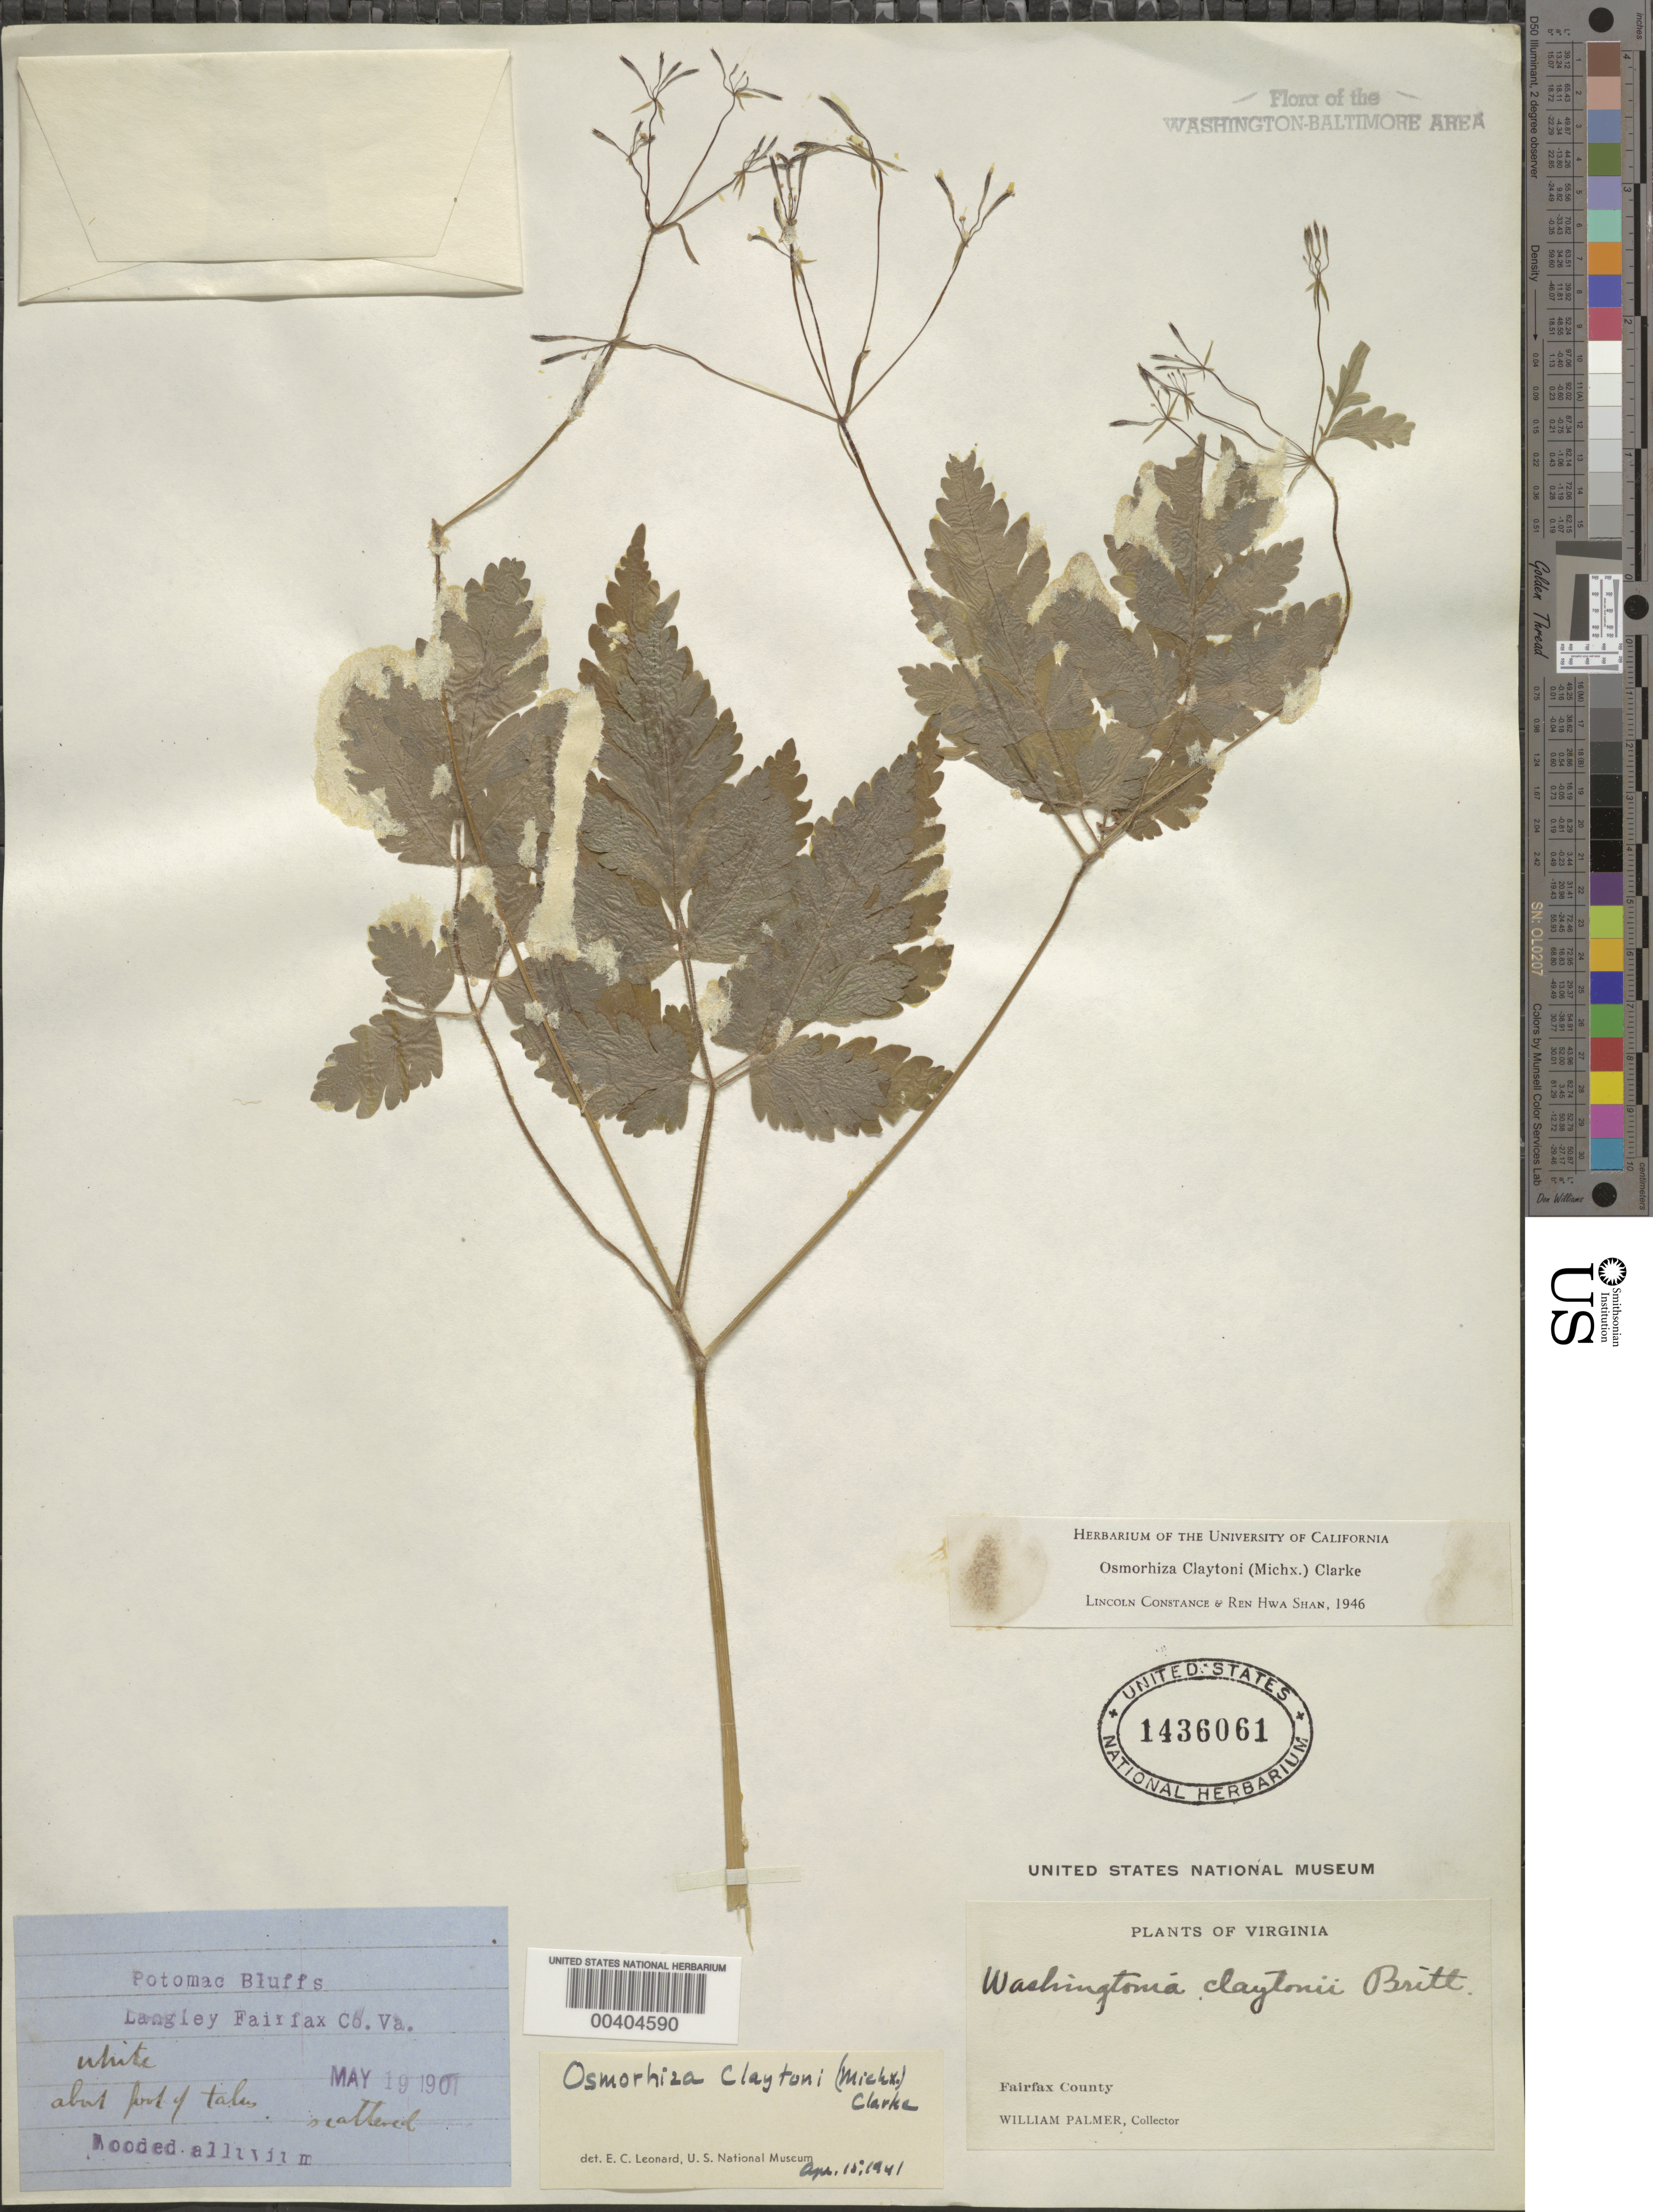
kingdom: Plantae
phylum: Tracheophyta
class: Magnoliopsida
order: Apiales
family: Apiaceae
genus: Osmorhiza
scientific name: Osmorhiza claytonii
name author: (Michx.) C.B. Clarke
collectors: W. Palmer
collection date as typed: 19 May 1901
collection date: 1901-05-19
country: United States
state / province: Virginia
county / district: Fairfax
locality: Potomac Bluffs, Langley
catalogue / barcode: US 1436061